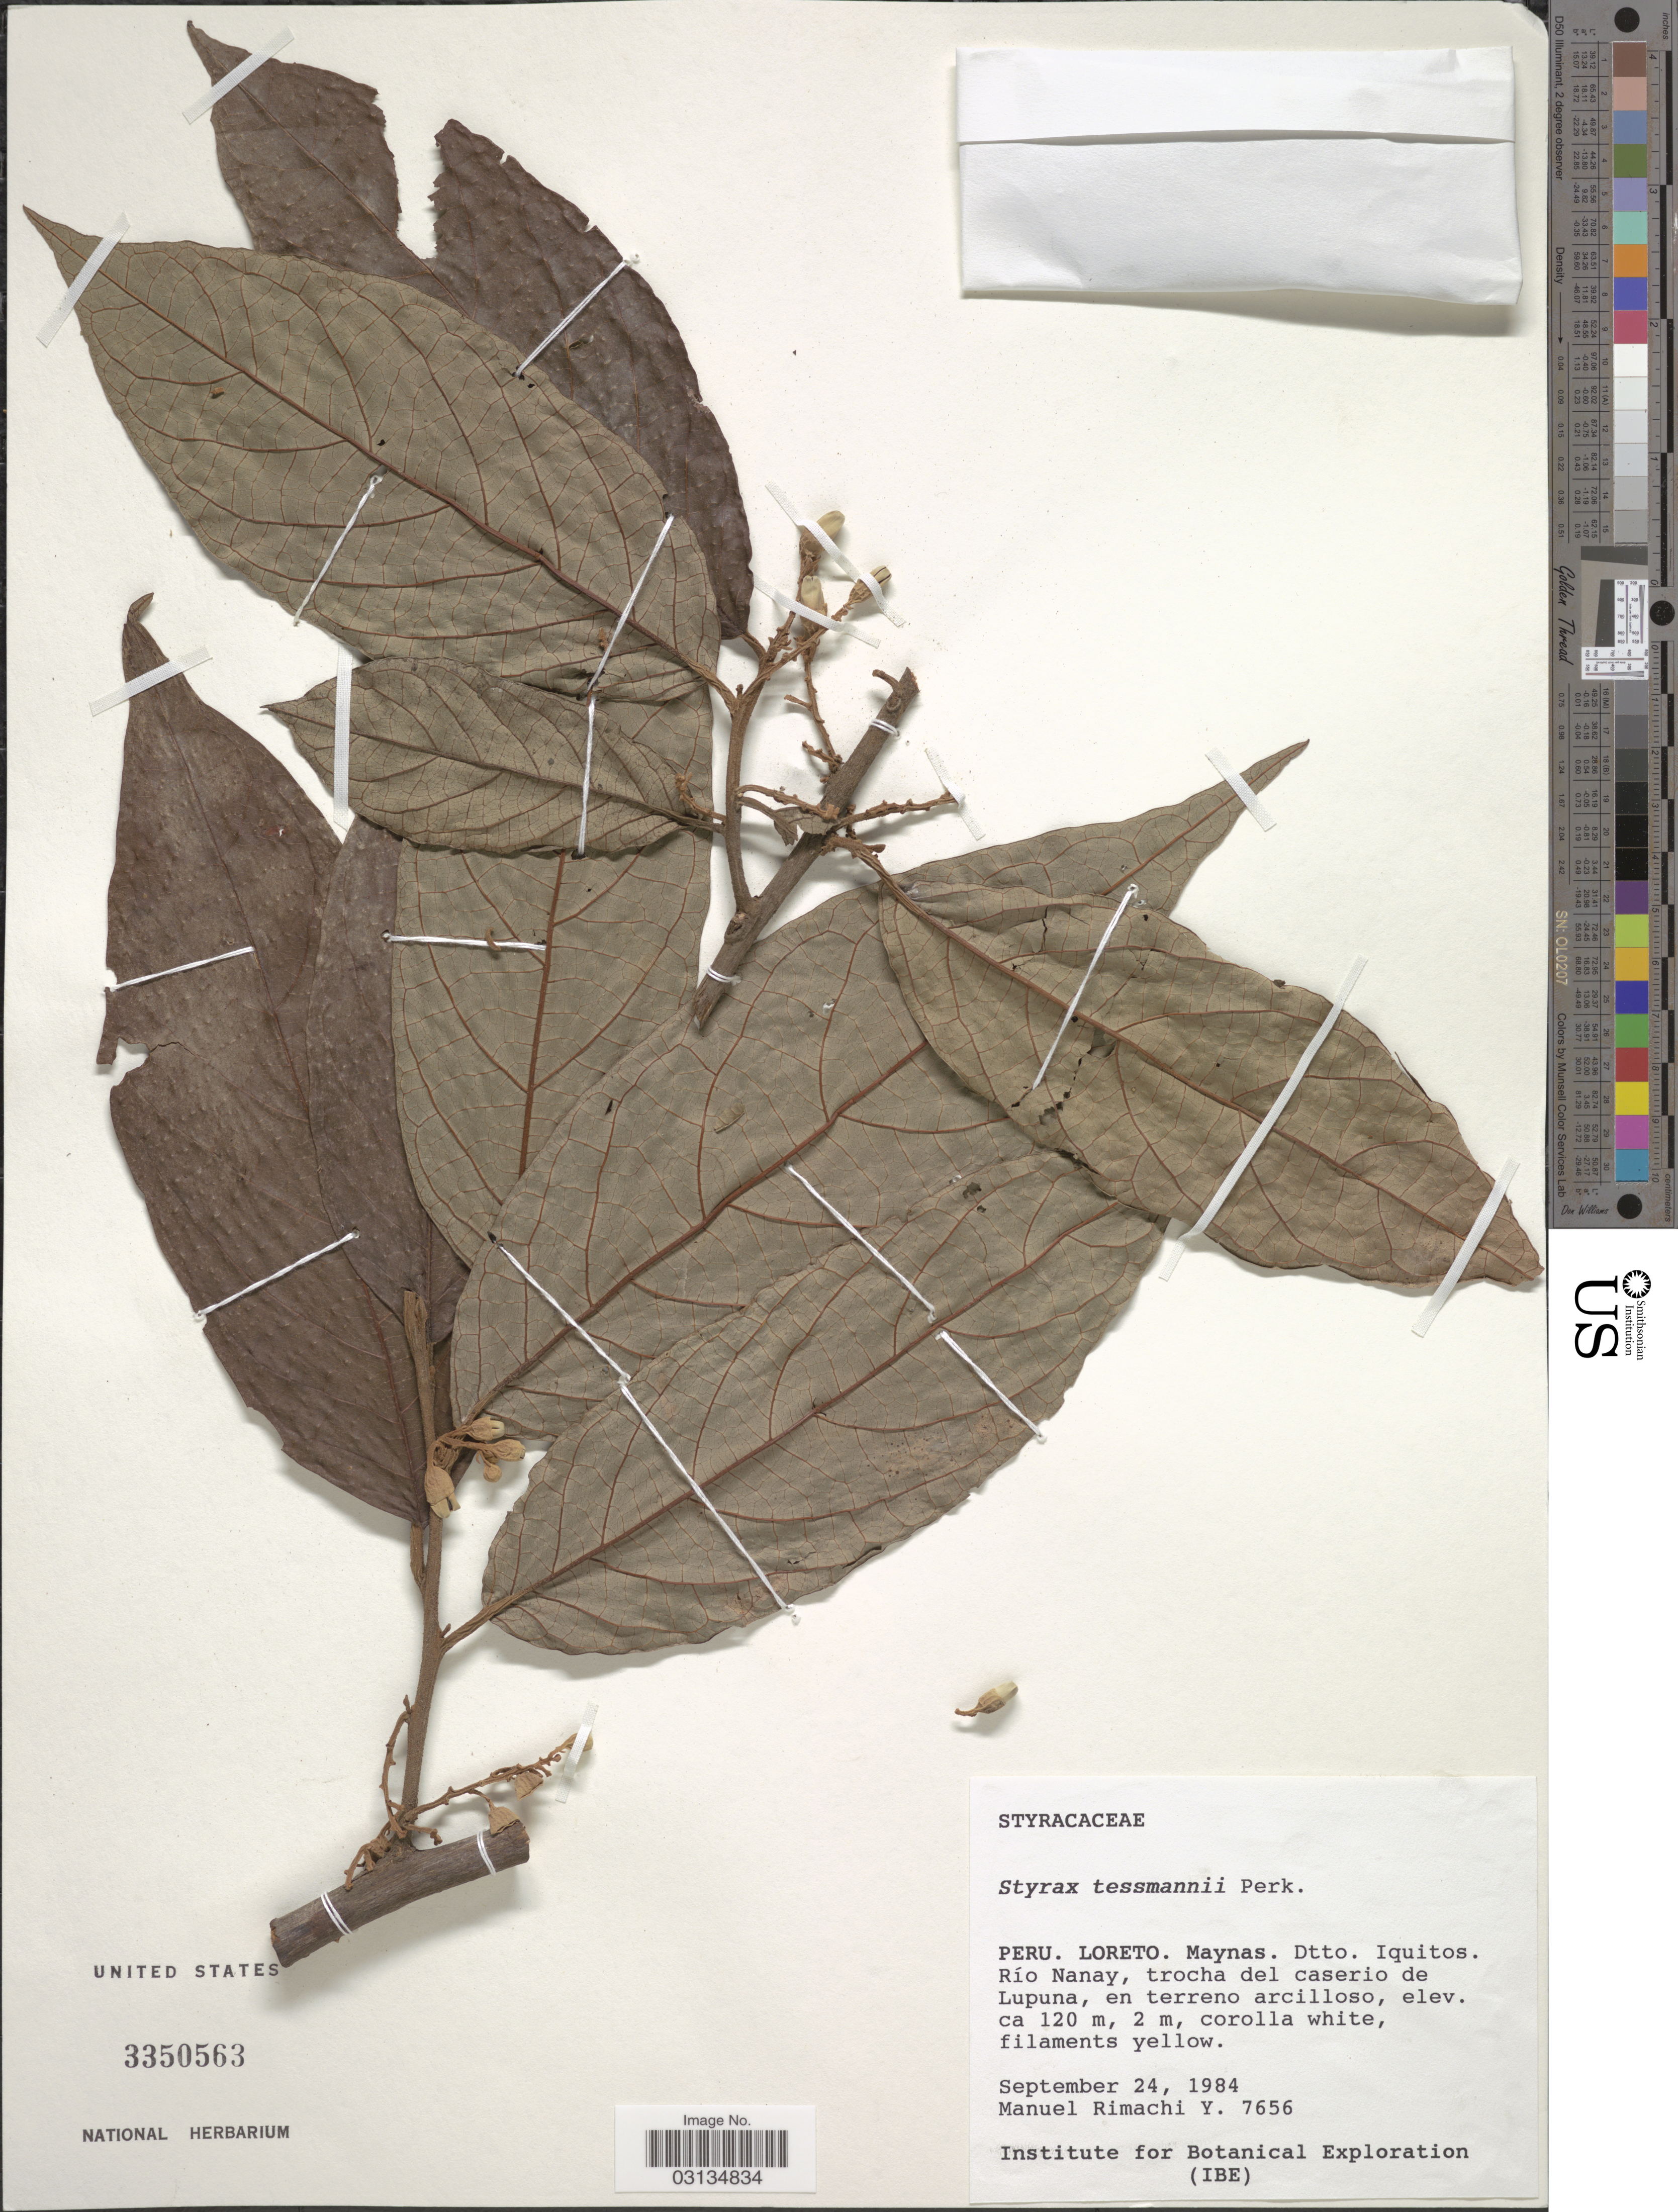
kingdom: Plantae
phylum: Tracheophyta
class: Magnoliopsida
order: Ericales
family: Styracaceae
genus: Styrax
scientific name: Styrax tessmannii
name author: Perkins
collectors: M. Rimachi Y.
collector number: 7656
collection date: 1984-09-24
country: Peru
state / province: Loreto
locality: Maynas. Dtto. Iquitos. Río Nanay, trocha del caserio de Lupuna.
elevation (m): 120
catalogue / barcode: US 3350563